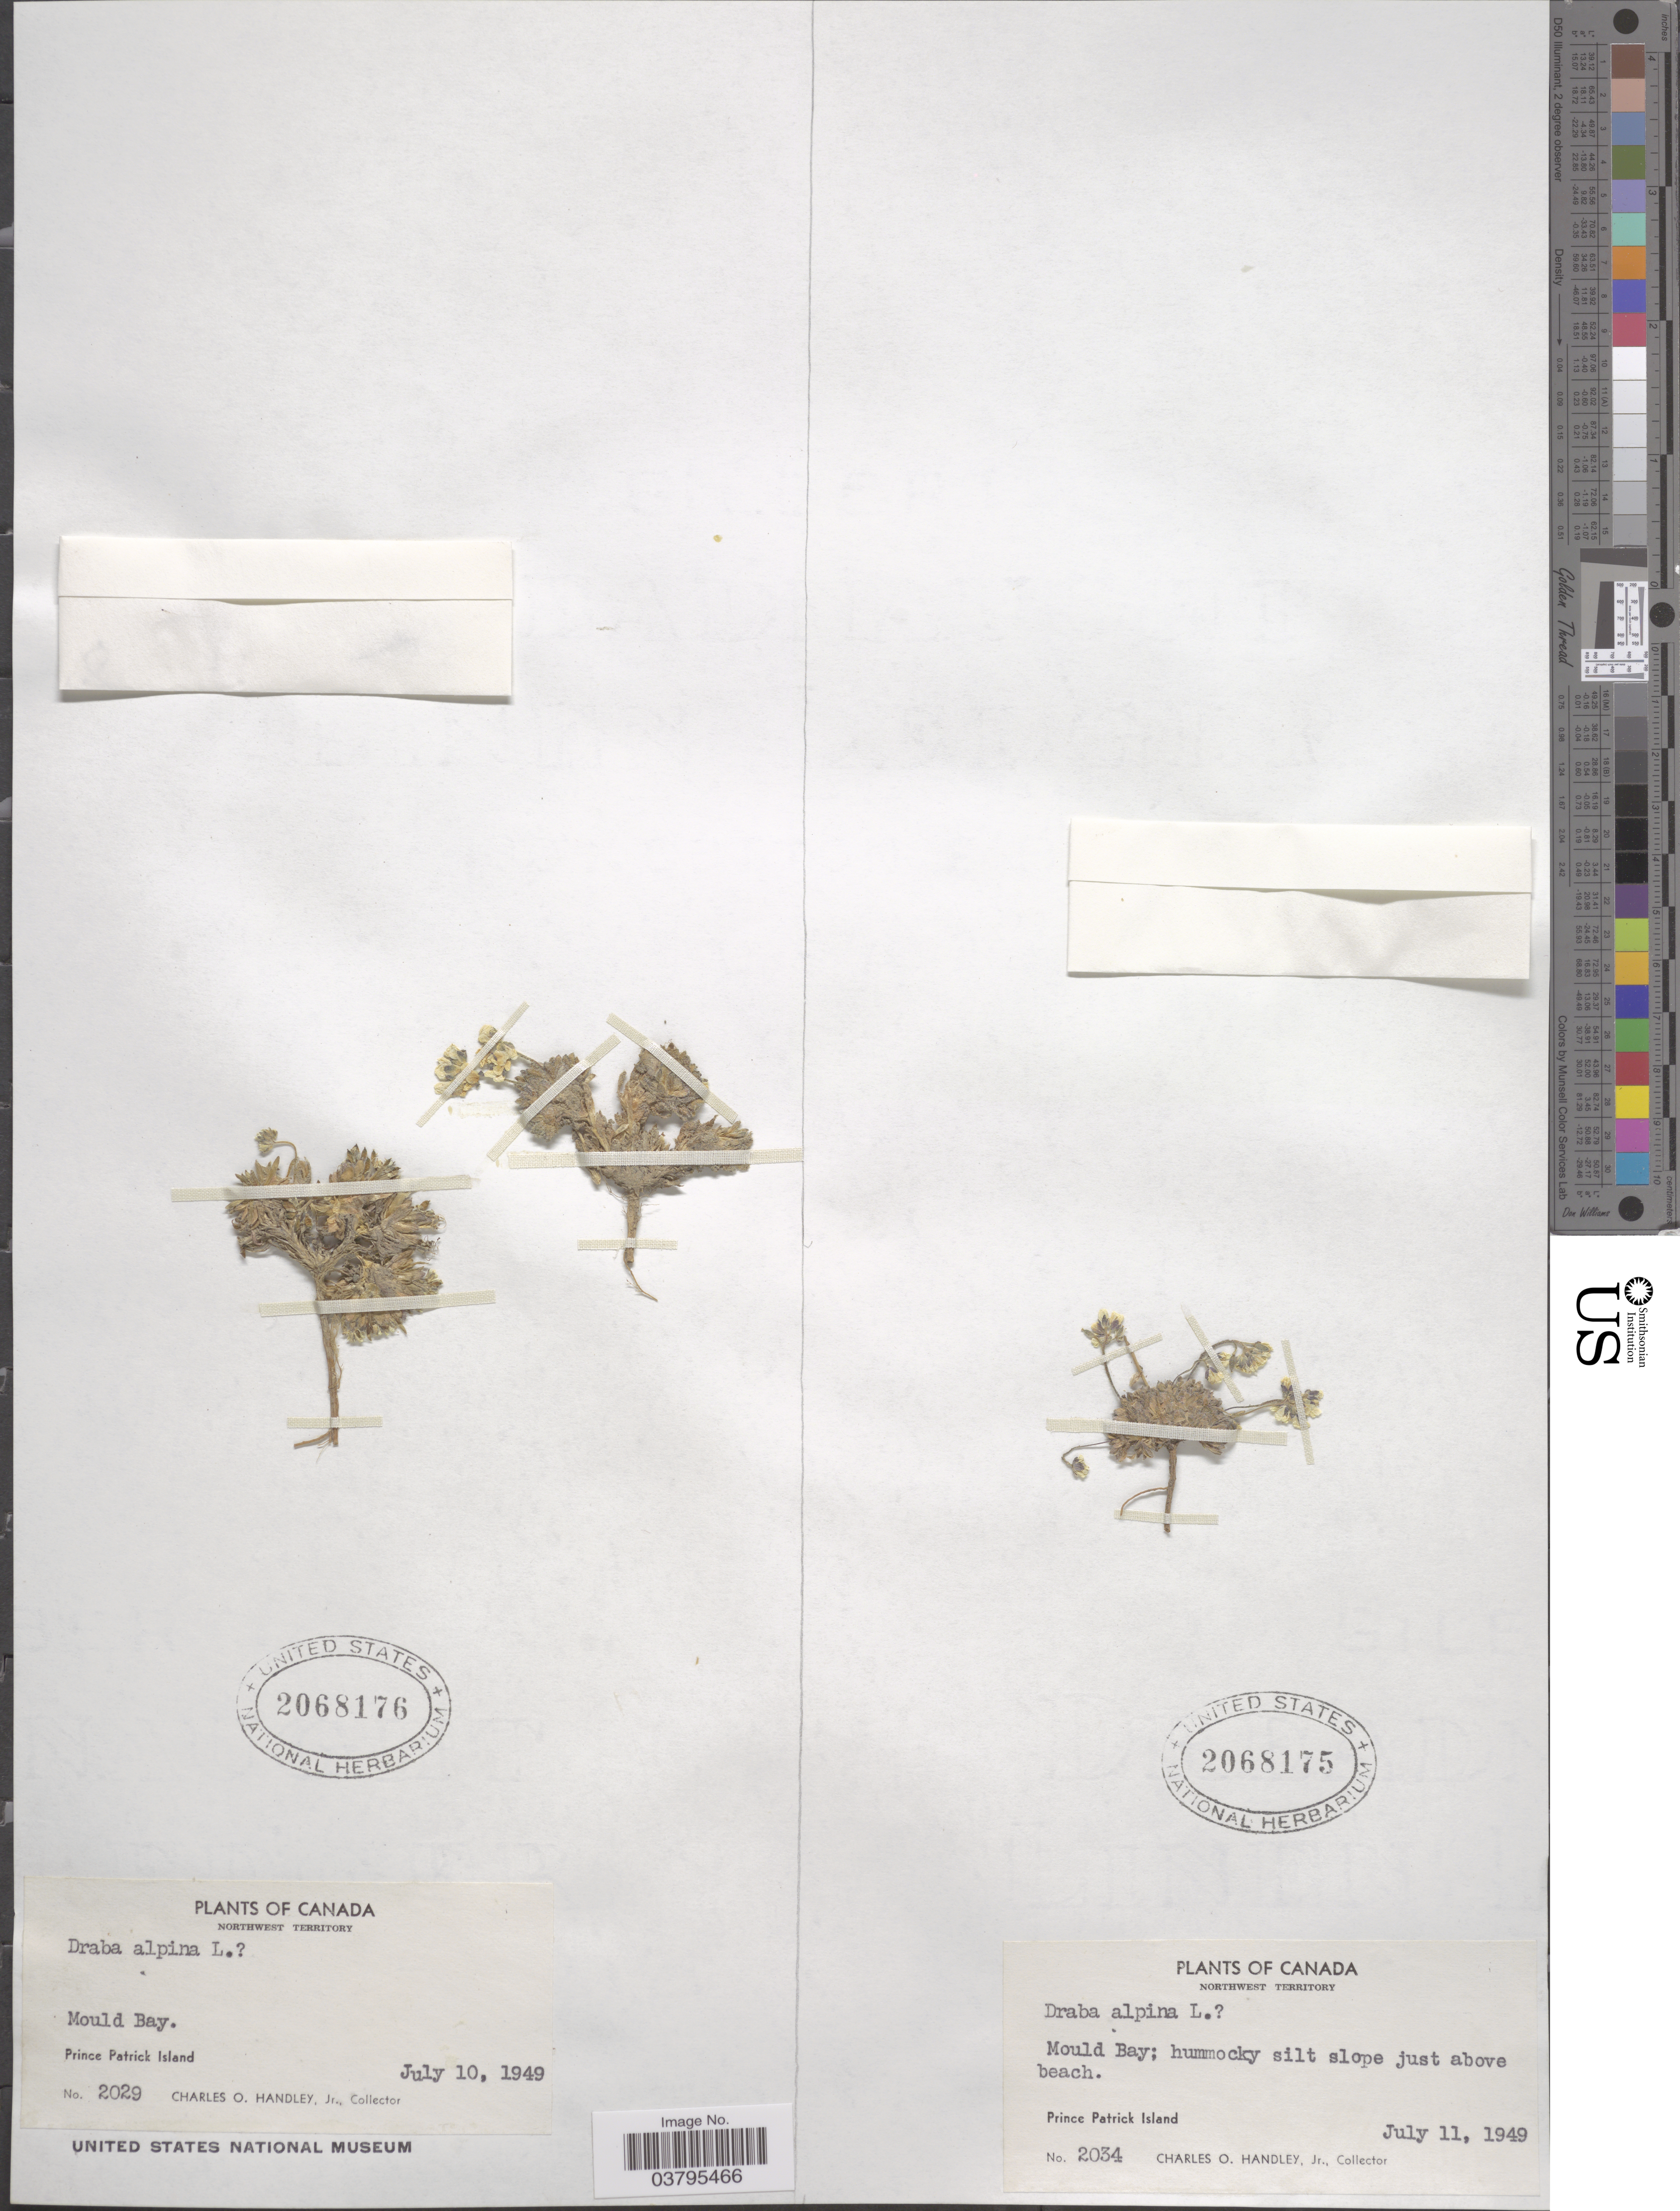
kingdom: Plantae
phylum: Tracheophyta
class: Magnoliopsida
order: Brassicales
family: Brassicaceae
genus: Draba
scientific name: Draba alpina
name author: L.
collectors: C. Handley Jr.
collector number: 2034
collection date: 1949-07-11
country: Canada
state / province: Northwest Territories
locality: Northwest Territory. Mould Bay; hummocky silt slope just above beach. Prince Patrick Island.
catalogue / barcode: US 2068175-2